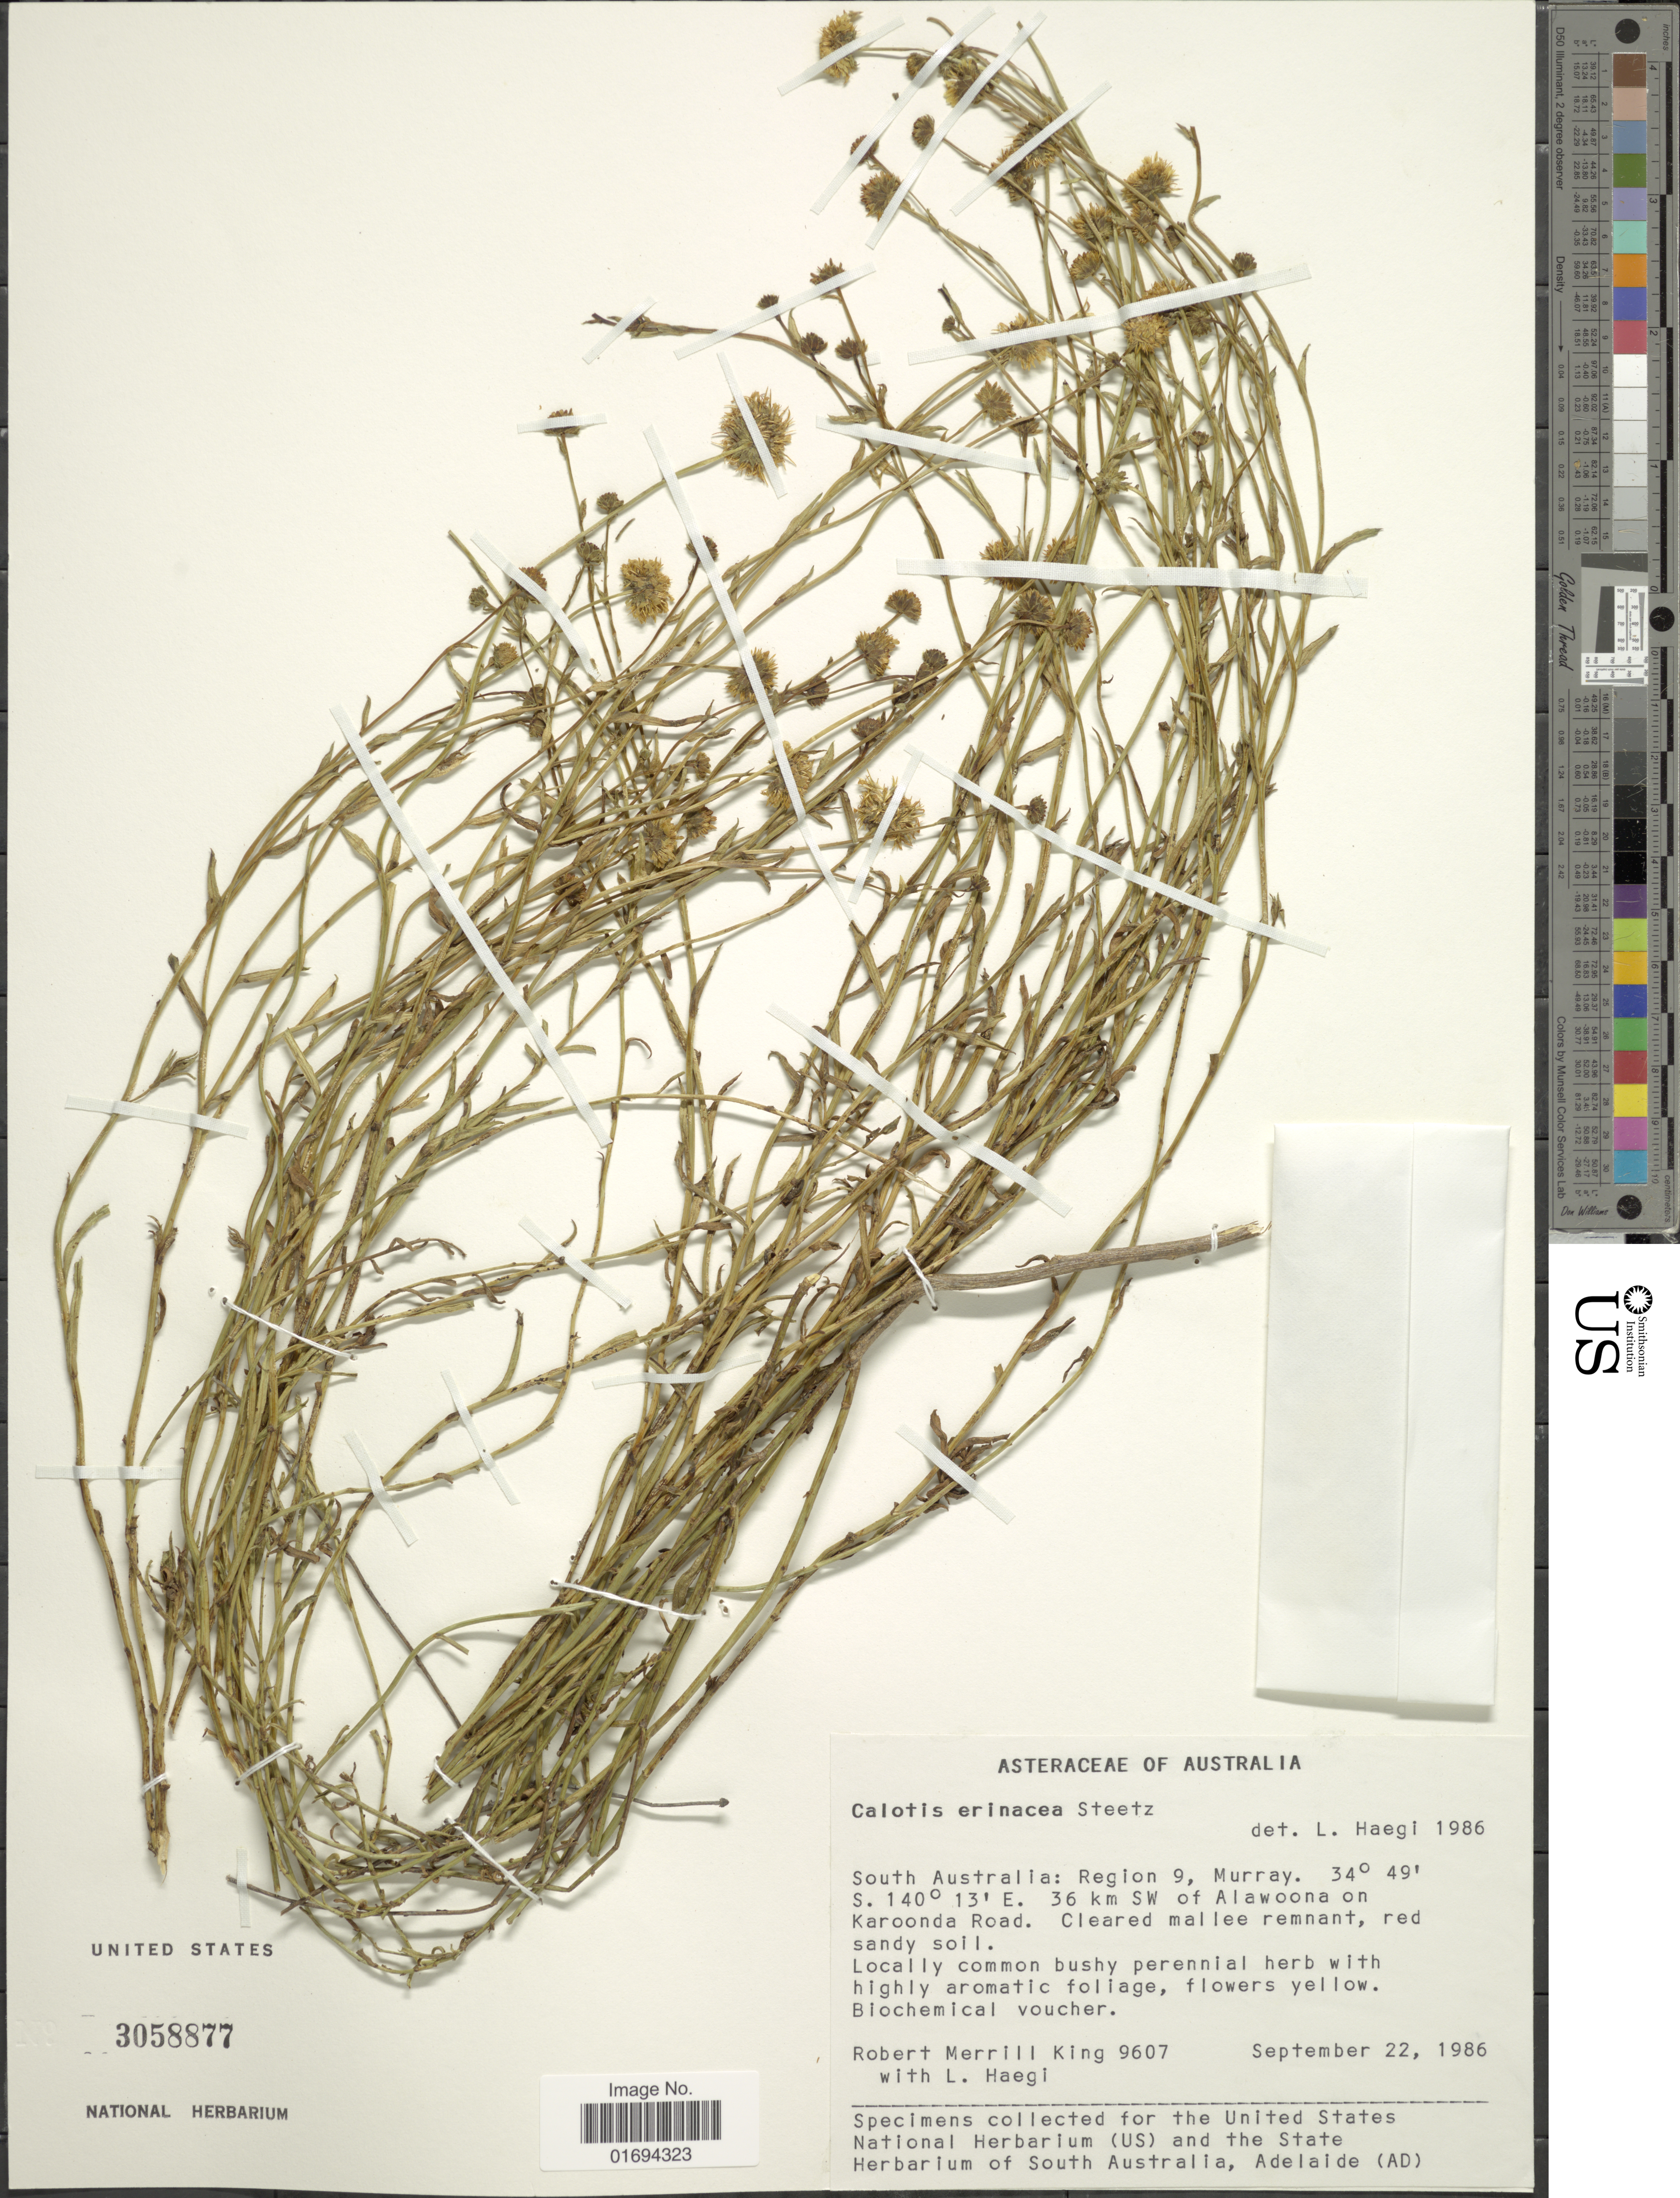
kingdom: Plantae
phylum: Tracheophyta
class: Magnoliopsida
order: Asterales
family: Asteraceae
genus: Calotis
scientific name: Calotis erinacea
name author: Steetz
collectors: R. M. King & L. Haegi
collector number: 9607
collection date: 1986-09-22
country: Australia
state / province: South Australia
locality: Region 9, Murray, 36 km SW of Alawoona on Karoonda Road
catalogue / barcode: US 3058877